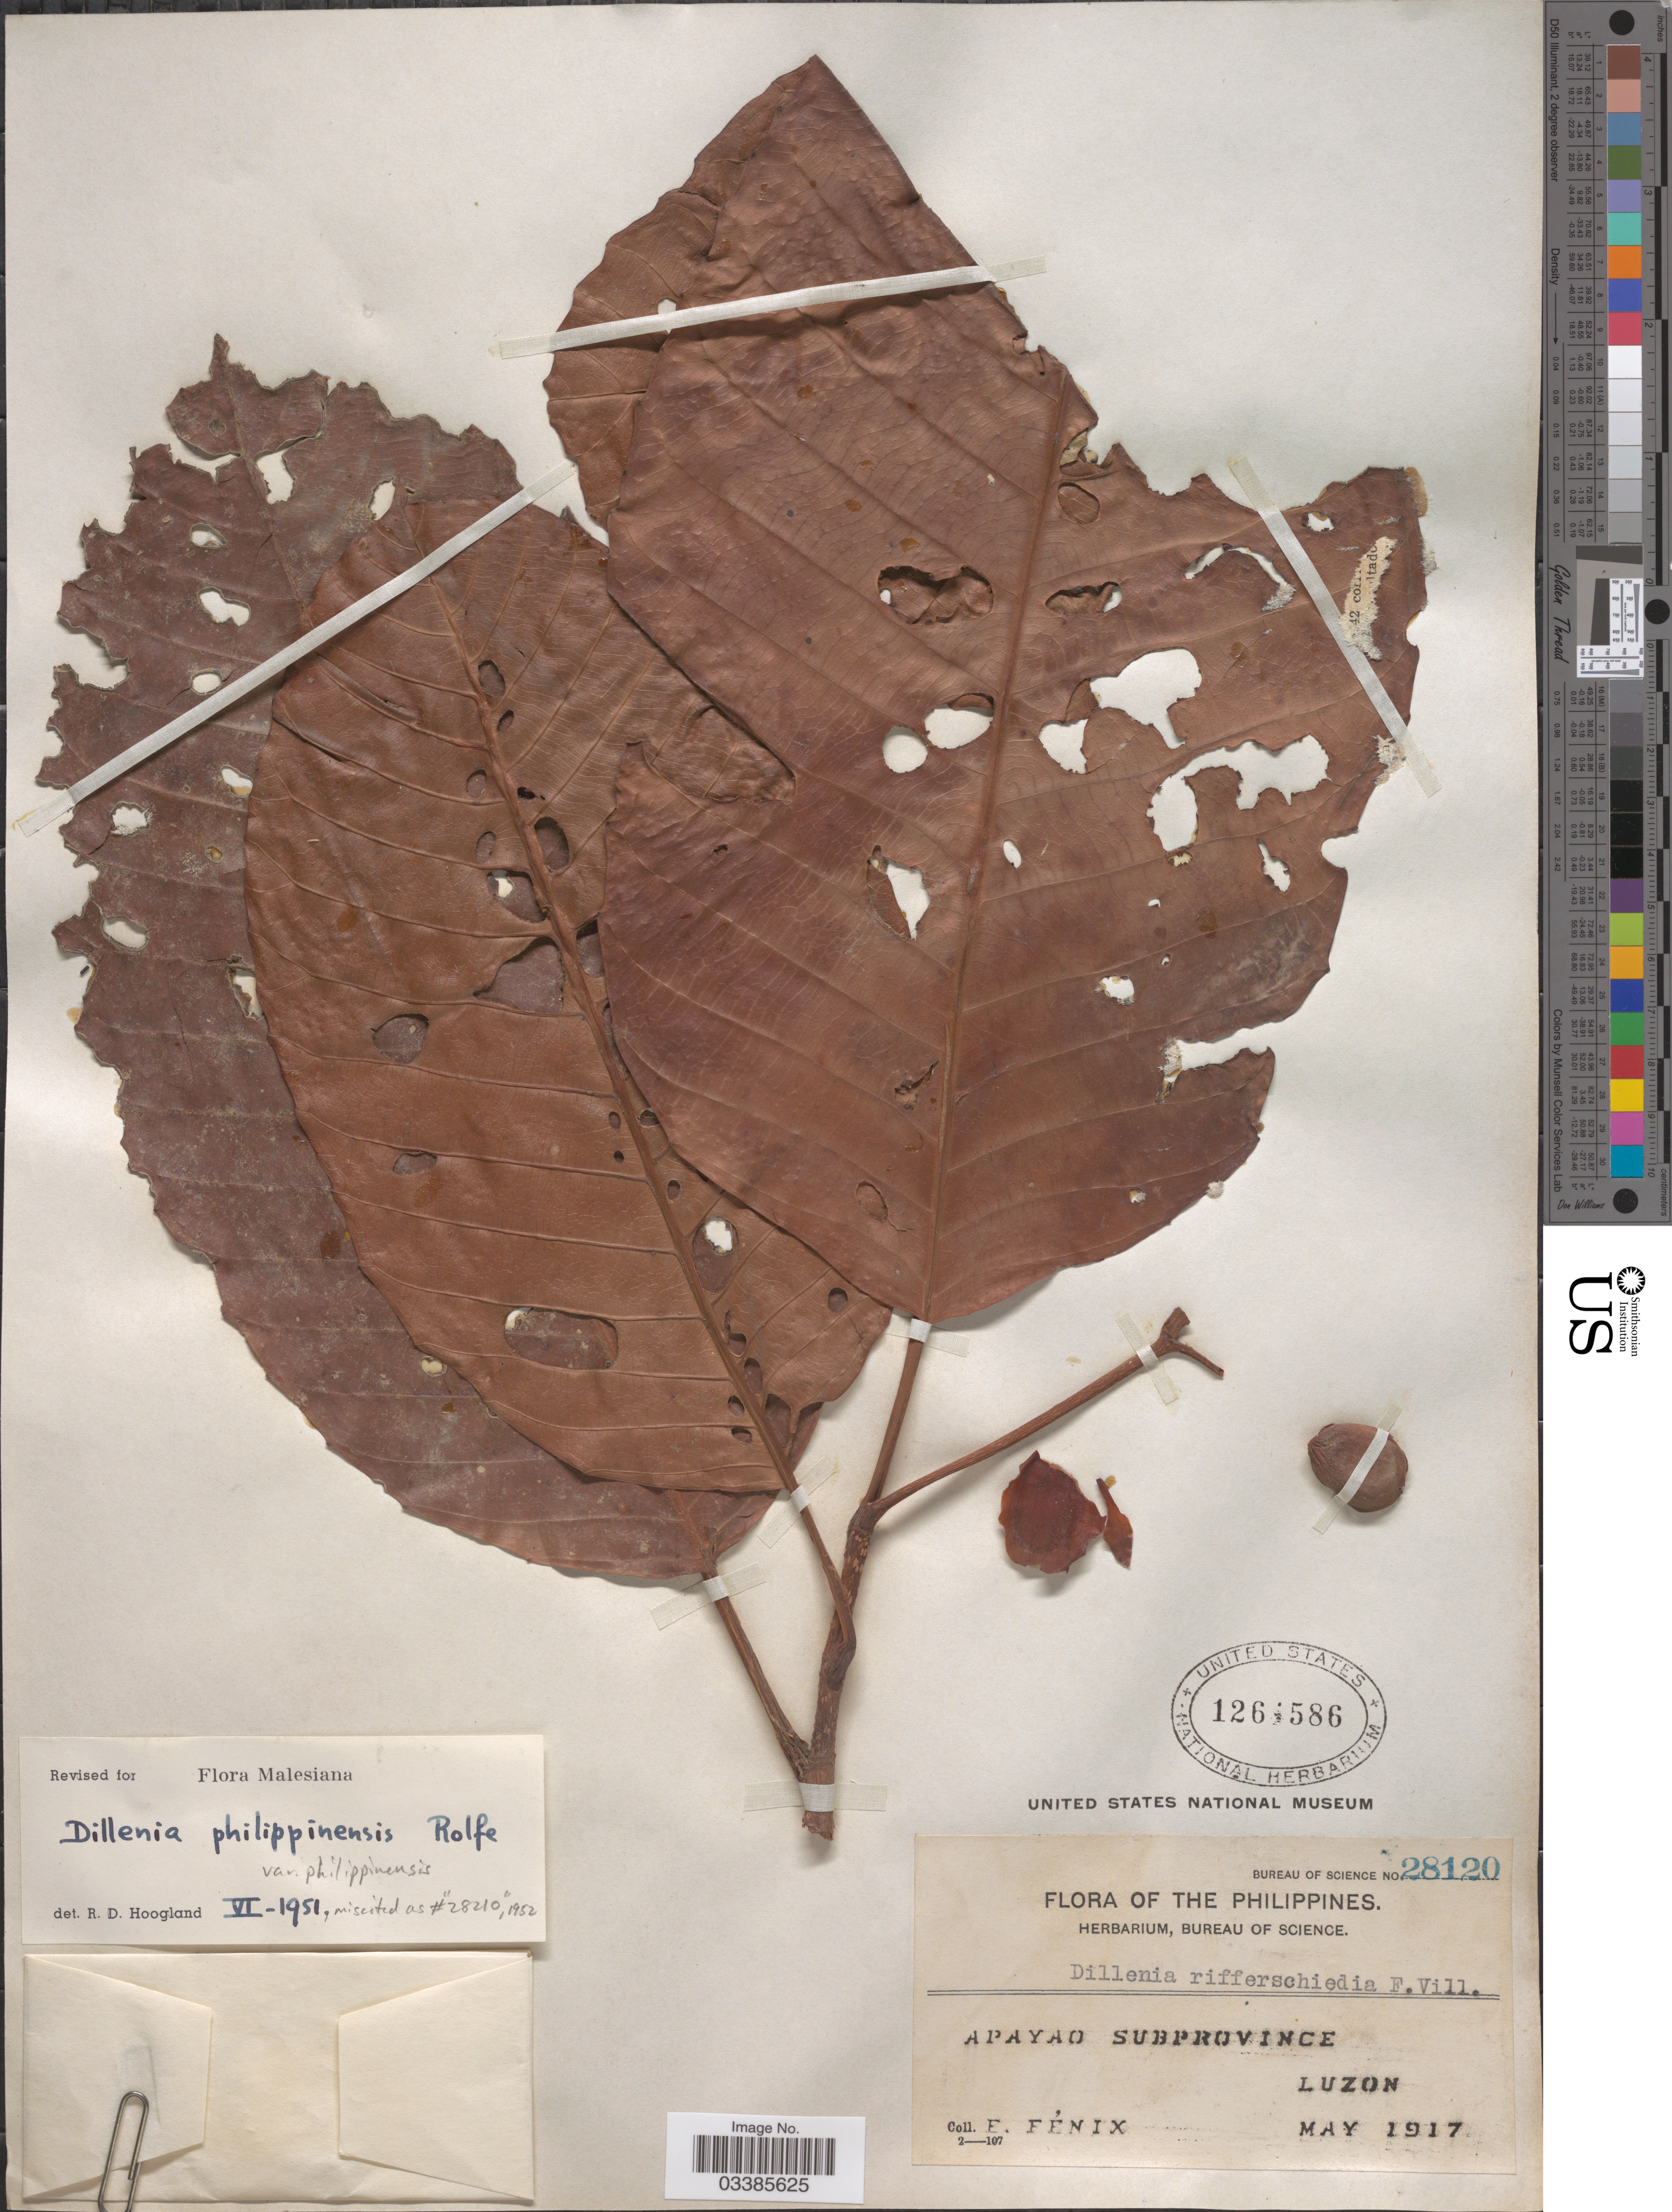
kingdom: Plantae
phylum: Tracheophyta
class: Magnoliopsida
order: Dilleniales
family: Dilleniaceae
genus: Dillenia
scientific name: Dillenia philippinensis var. philippinensis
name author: Rolfe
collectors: E. Fénix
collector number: Bureau of Science 28120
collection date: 1917-05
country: Philippines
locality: Apayao Subprovince. Luzon.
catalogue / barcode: US 1264586